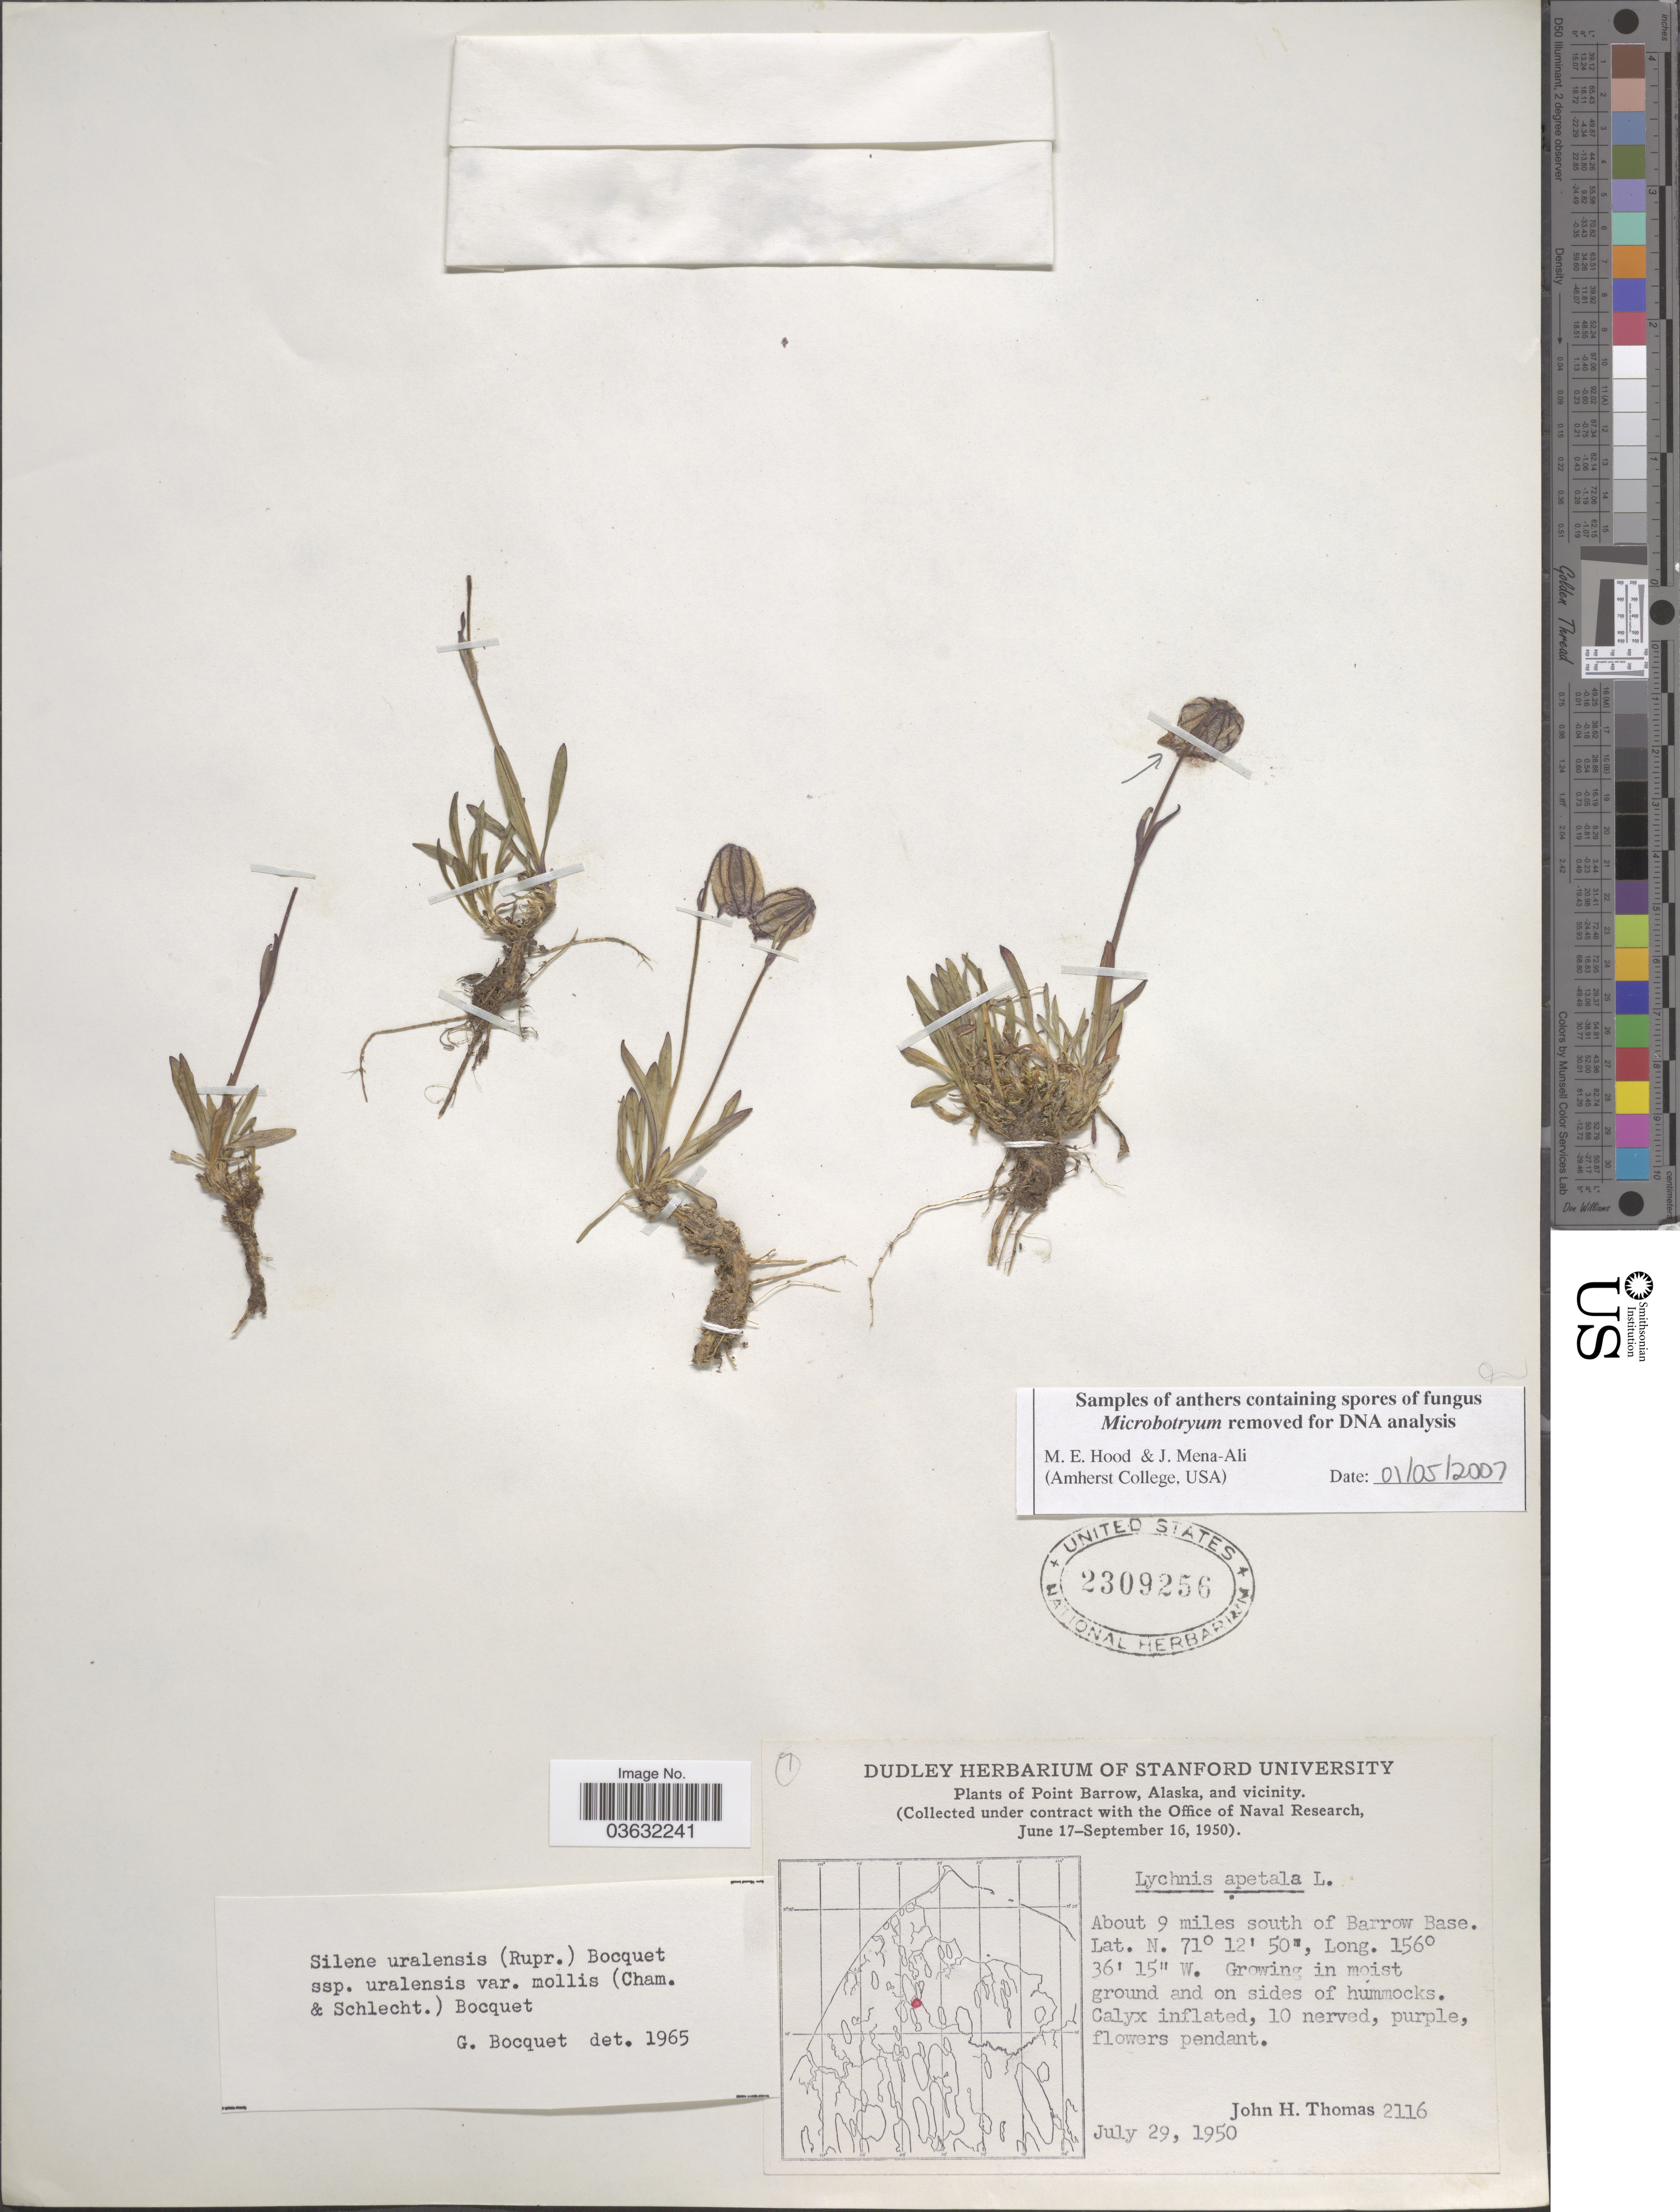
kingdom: Plantae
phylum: Tracheophyta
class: Magnoliopsida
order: Caryophyllales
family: Caryophyllaceae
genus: Silene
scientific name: Silene uralensis var. mollis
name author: (Cham. & Schltdl.) Bocquet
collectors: J. H. Thomas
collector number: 2116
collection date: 1950-07-29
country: United States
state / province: Alaska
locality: Point Barrow, and vicinity. About 9 miles south of Barrow Base.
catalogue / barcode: US 2309256